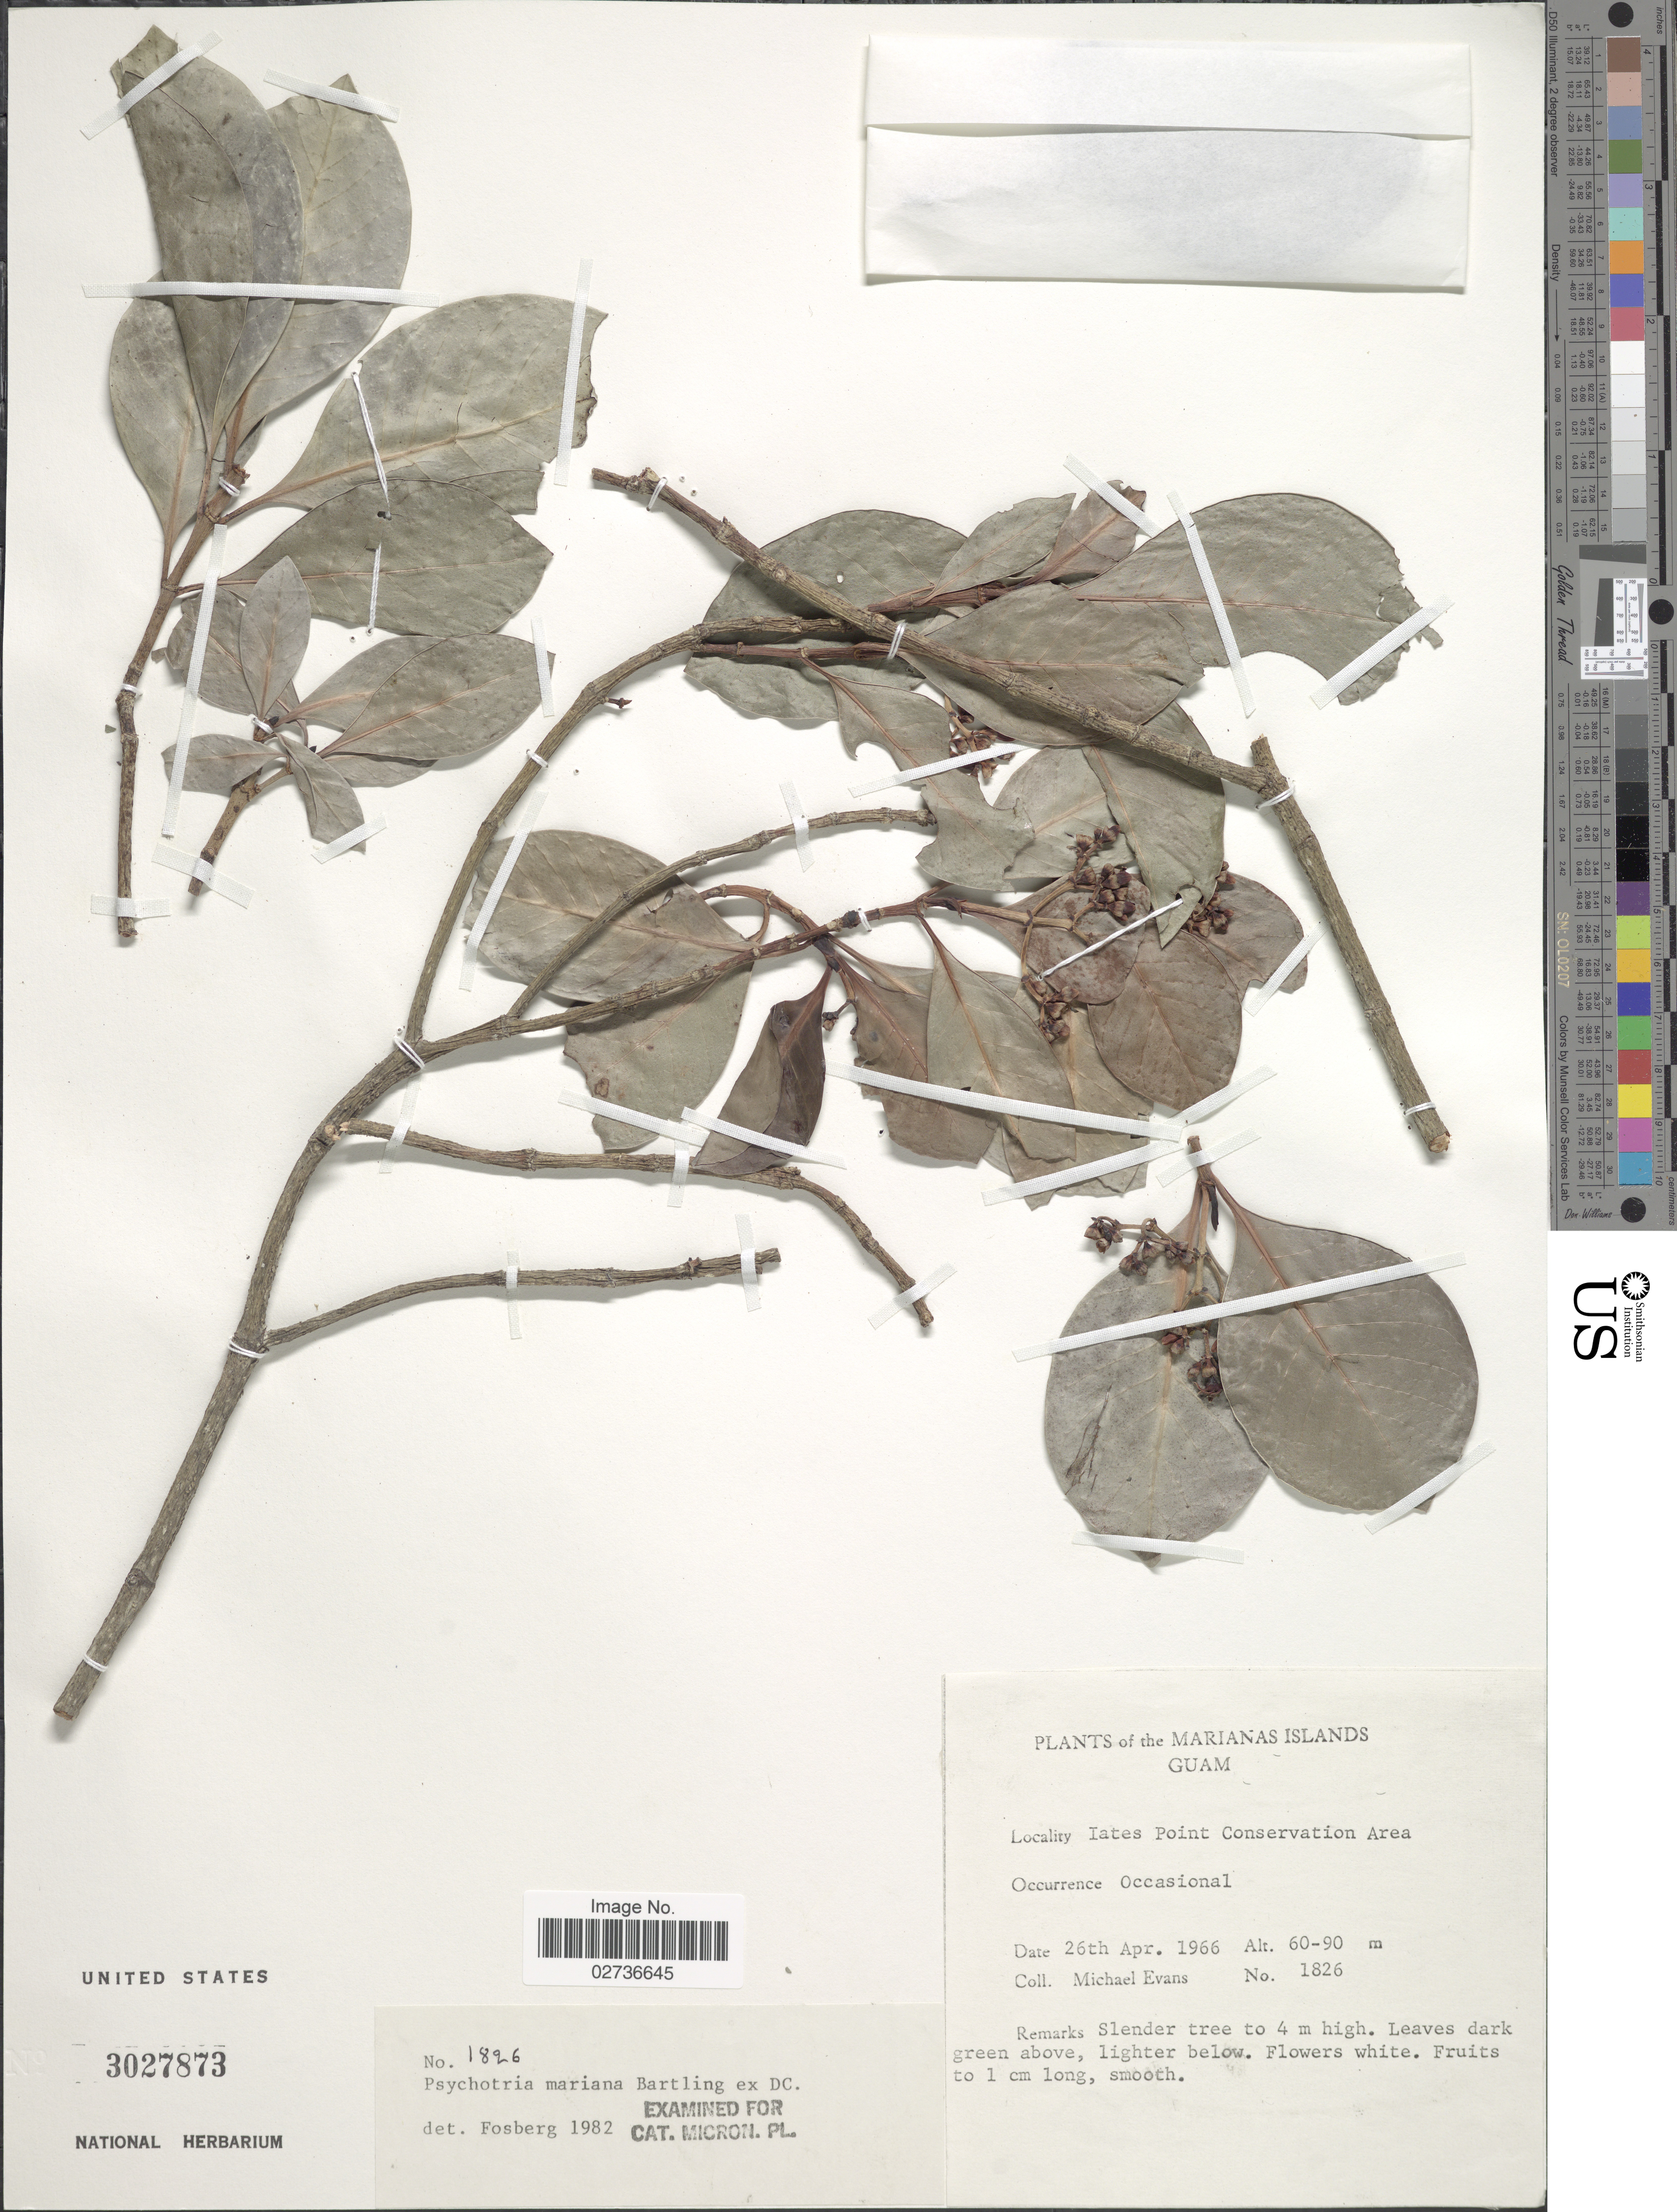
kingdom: Plantae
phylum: Tracheophyta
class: Magnoliopsida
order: Gentianales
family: Rubiaceae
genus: Psychotria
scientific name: Psychotria mariana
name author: Bartl. ex DC.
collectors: M. Evans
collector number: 1826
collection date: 1966-04-26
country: Guam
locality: The Marianas Islands, Guam, Iates Point Conservation Area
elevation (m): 60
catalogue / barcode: US 3027873